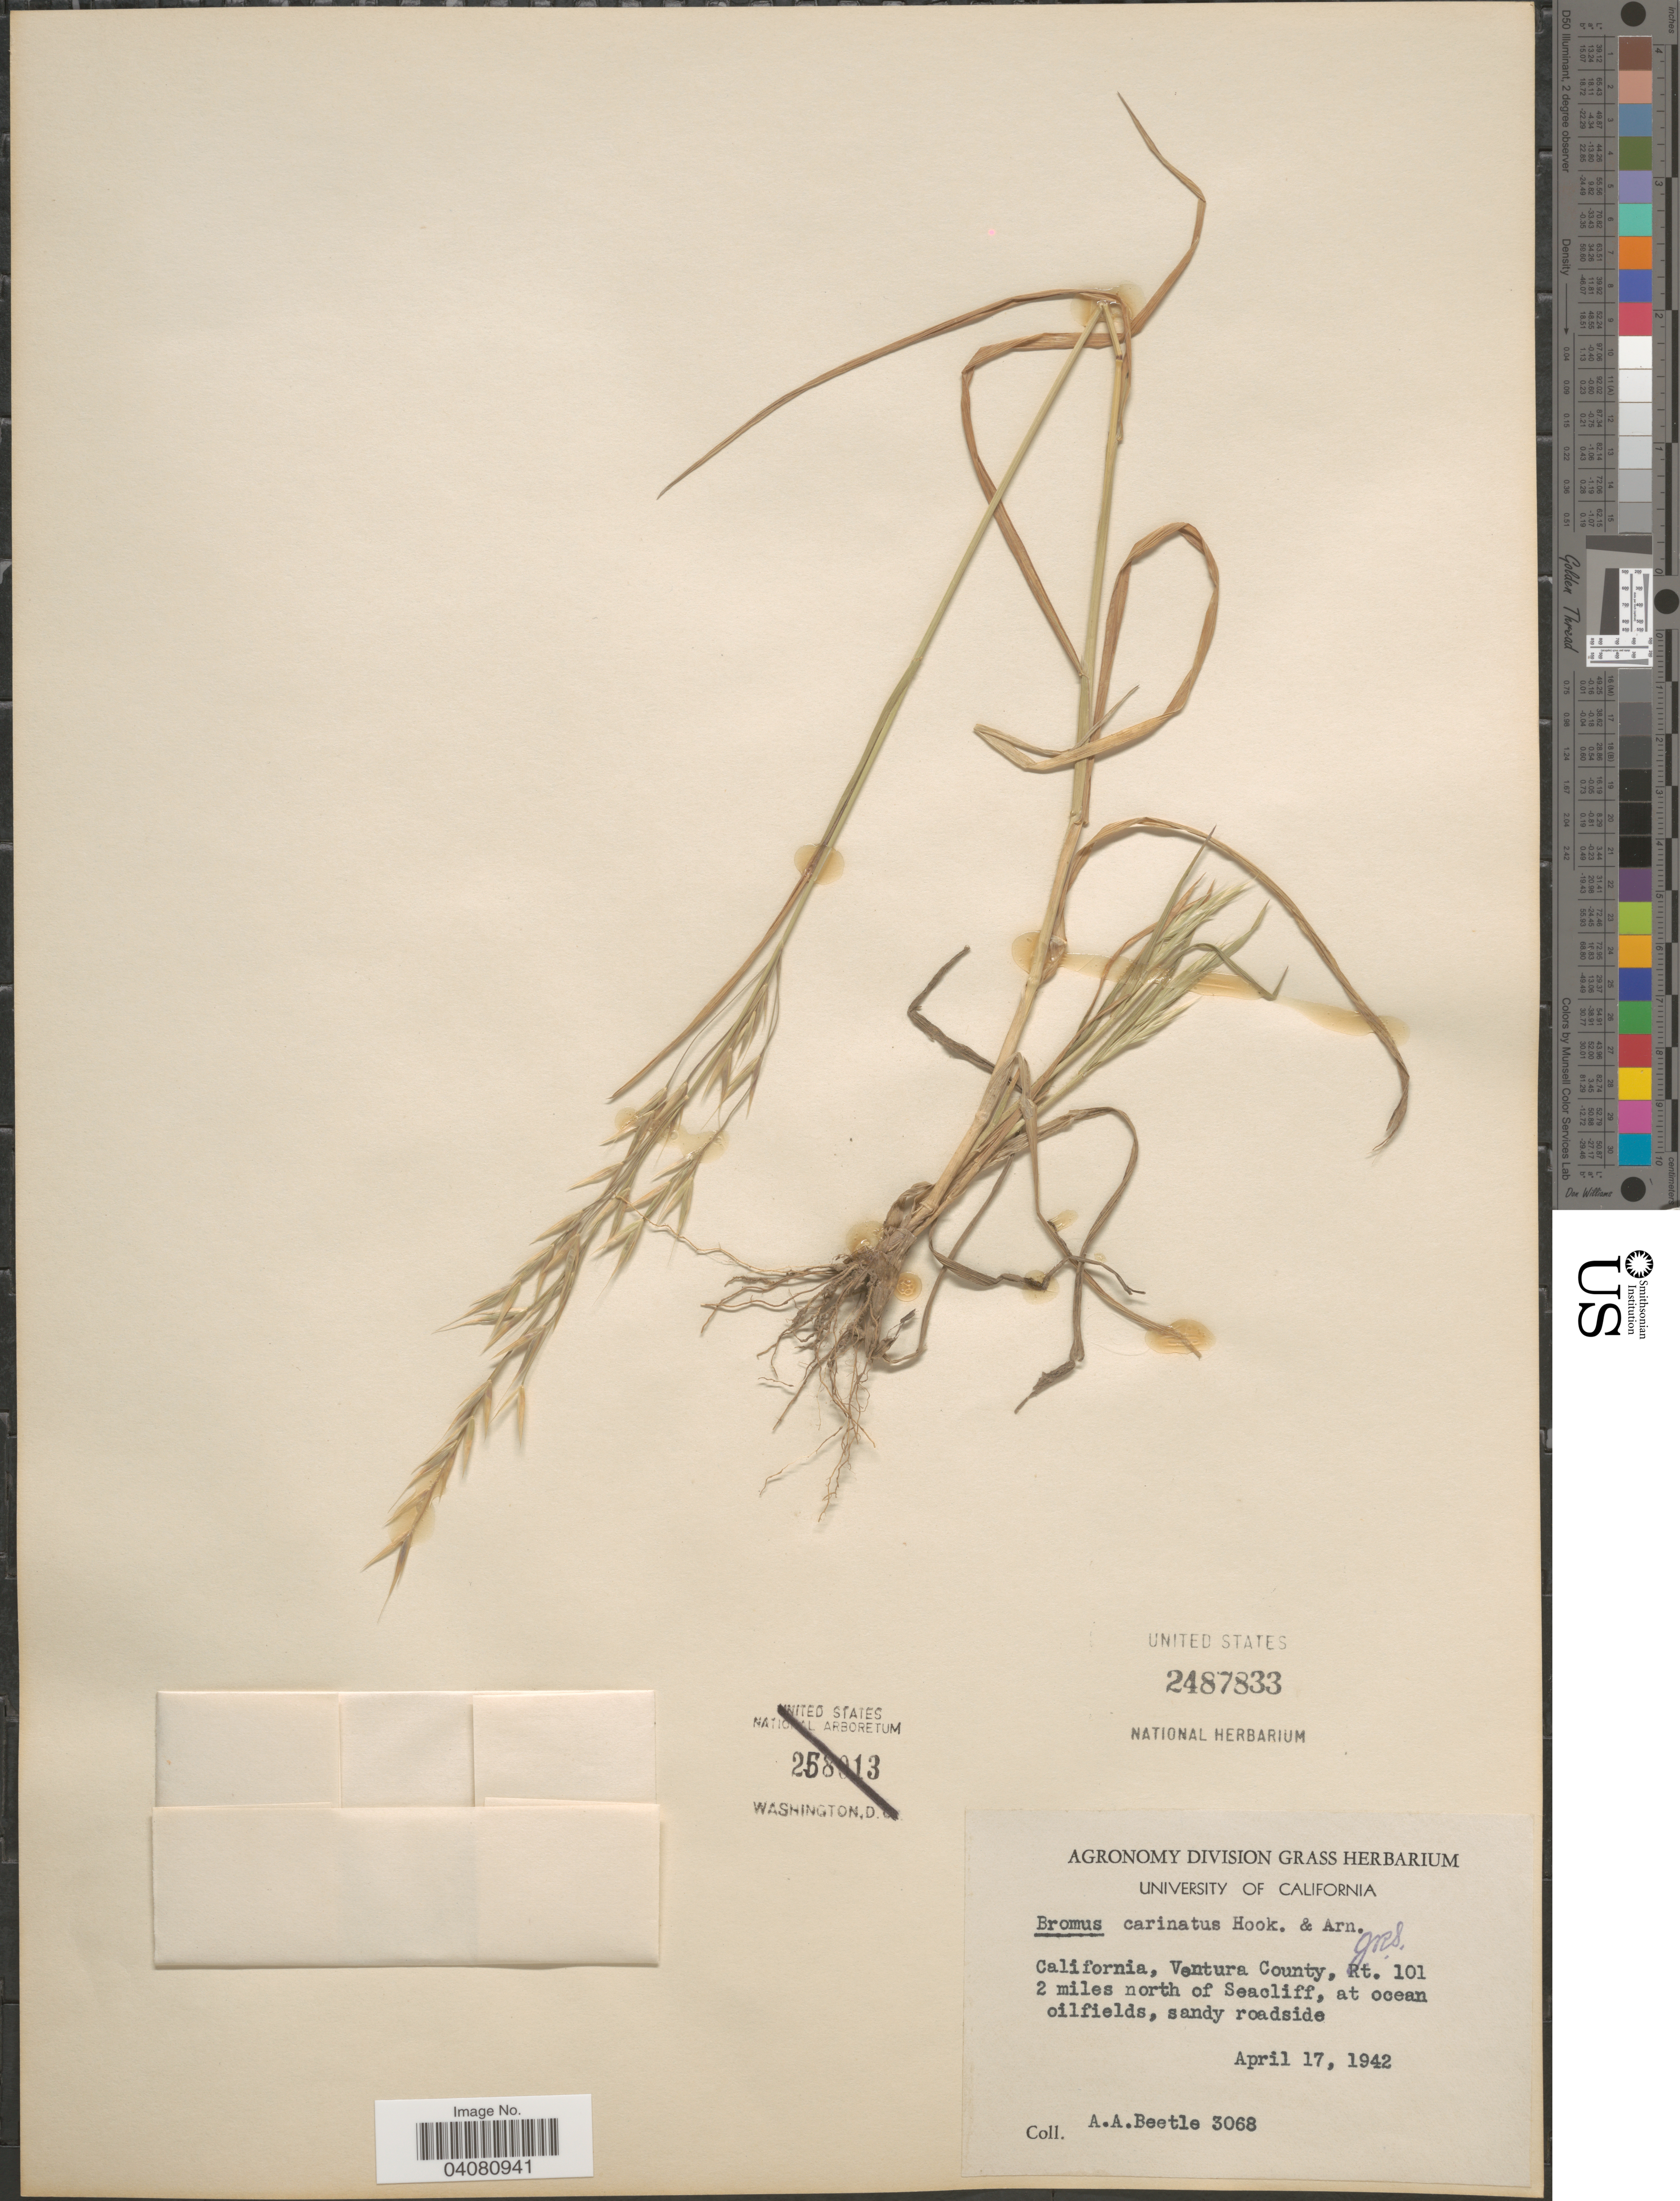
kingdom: Plantae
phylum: Tracheophyta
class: Liliopsida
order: Poales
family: Poaceae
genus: Bromus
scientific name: Bromus carinatus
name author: Hook. & Arn.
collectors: A. A. Beetle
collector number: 3068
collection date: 1942-04-17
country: United States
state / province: California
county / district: Ventura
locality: Ventura County, Rt. 101 2 miles north of Seacliff, at ocean oilfields, sandy roadside.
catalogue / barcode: US 2487833